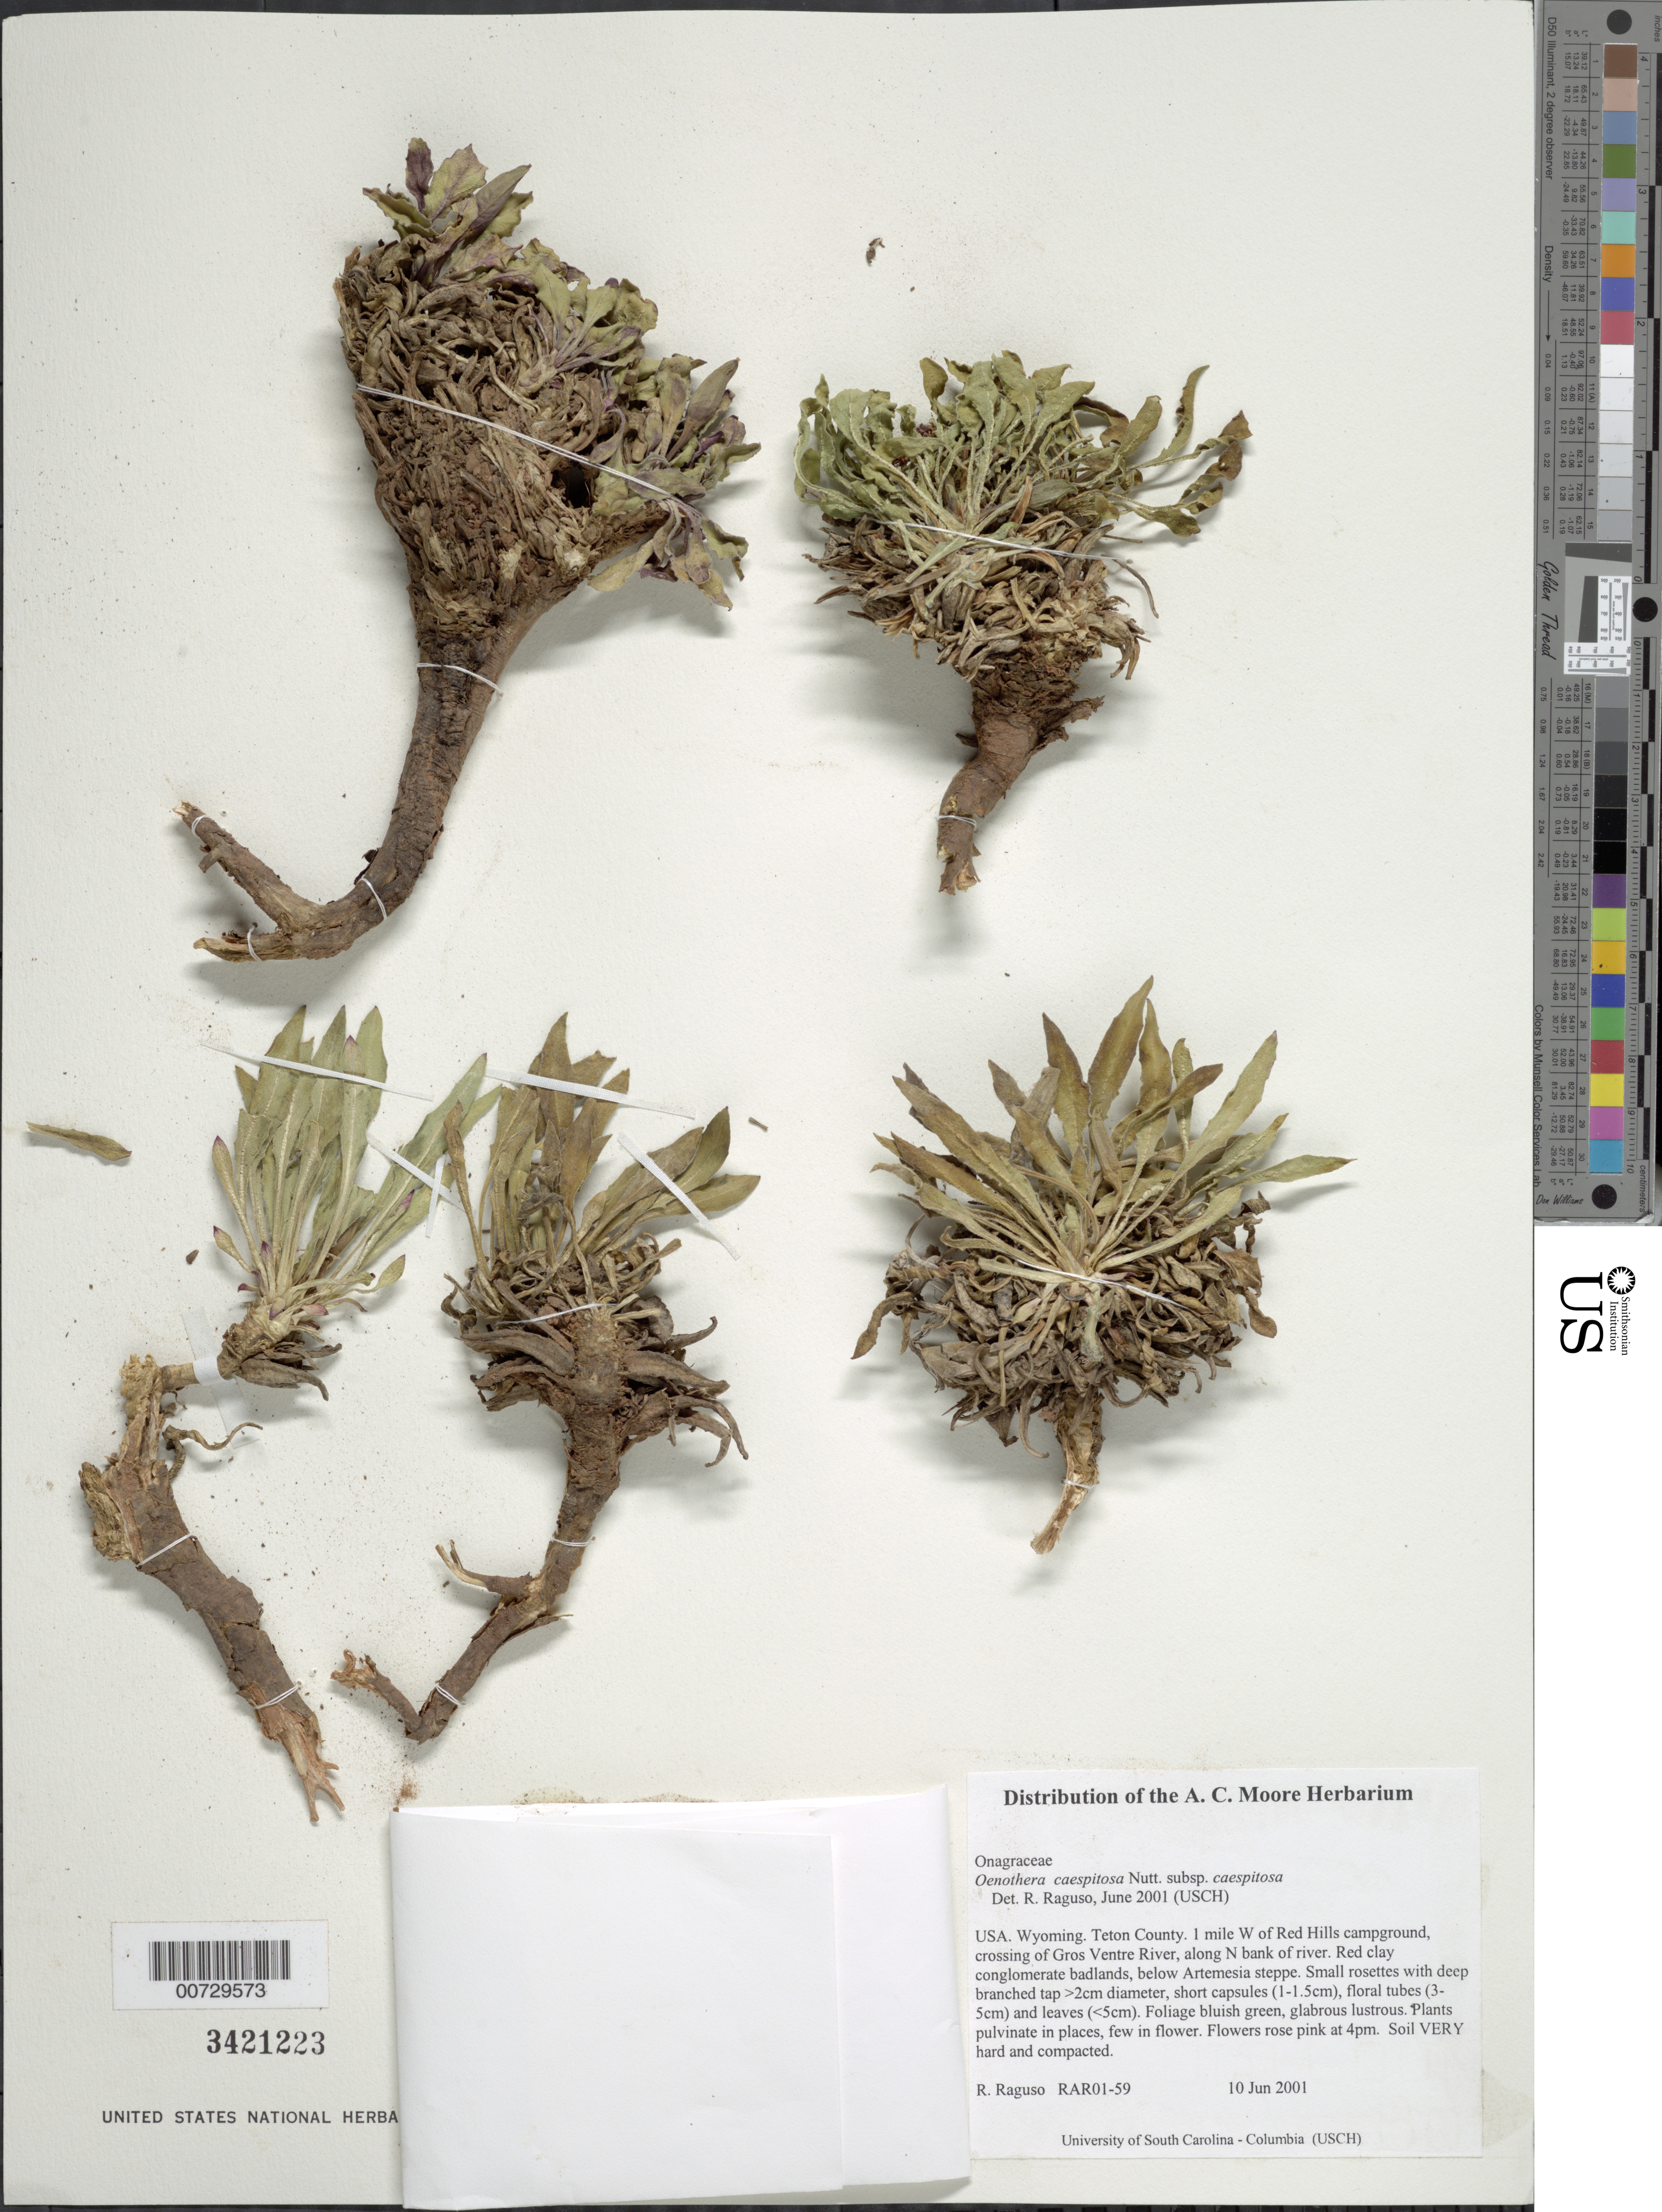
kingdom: Plantae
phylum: Tracheophyta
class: Magnoliopsida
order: Myrtales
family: Onagraceae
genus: Oenothera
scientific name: Oenothera cespitosa subsp. cespitosa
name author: Nutt.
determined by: Raguso, Robert A.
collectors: R. Raguso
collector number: RAR01-59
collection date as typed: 10 Jun 2001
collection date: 2001-06-10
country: United States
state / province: Wyoming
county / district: Teton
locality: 1 mile W of Red Hills campground, crossing of Gros Ventre River, along N bank of river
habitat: Red clay conglomerate badlands, below Artemesia steppe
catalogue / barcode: US 3421223